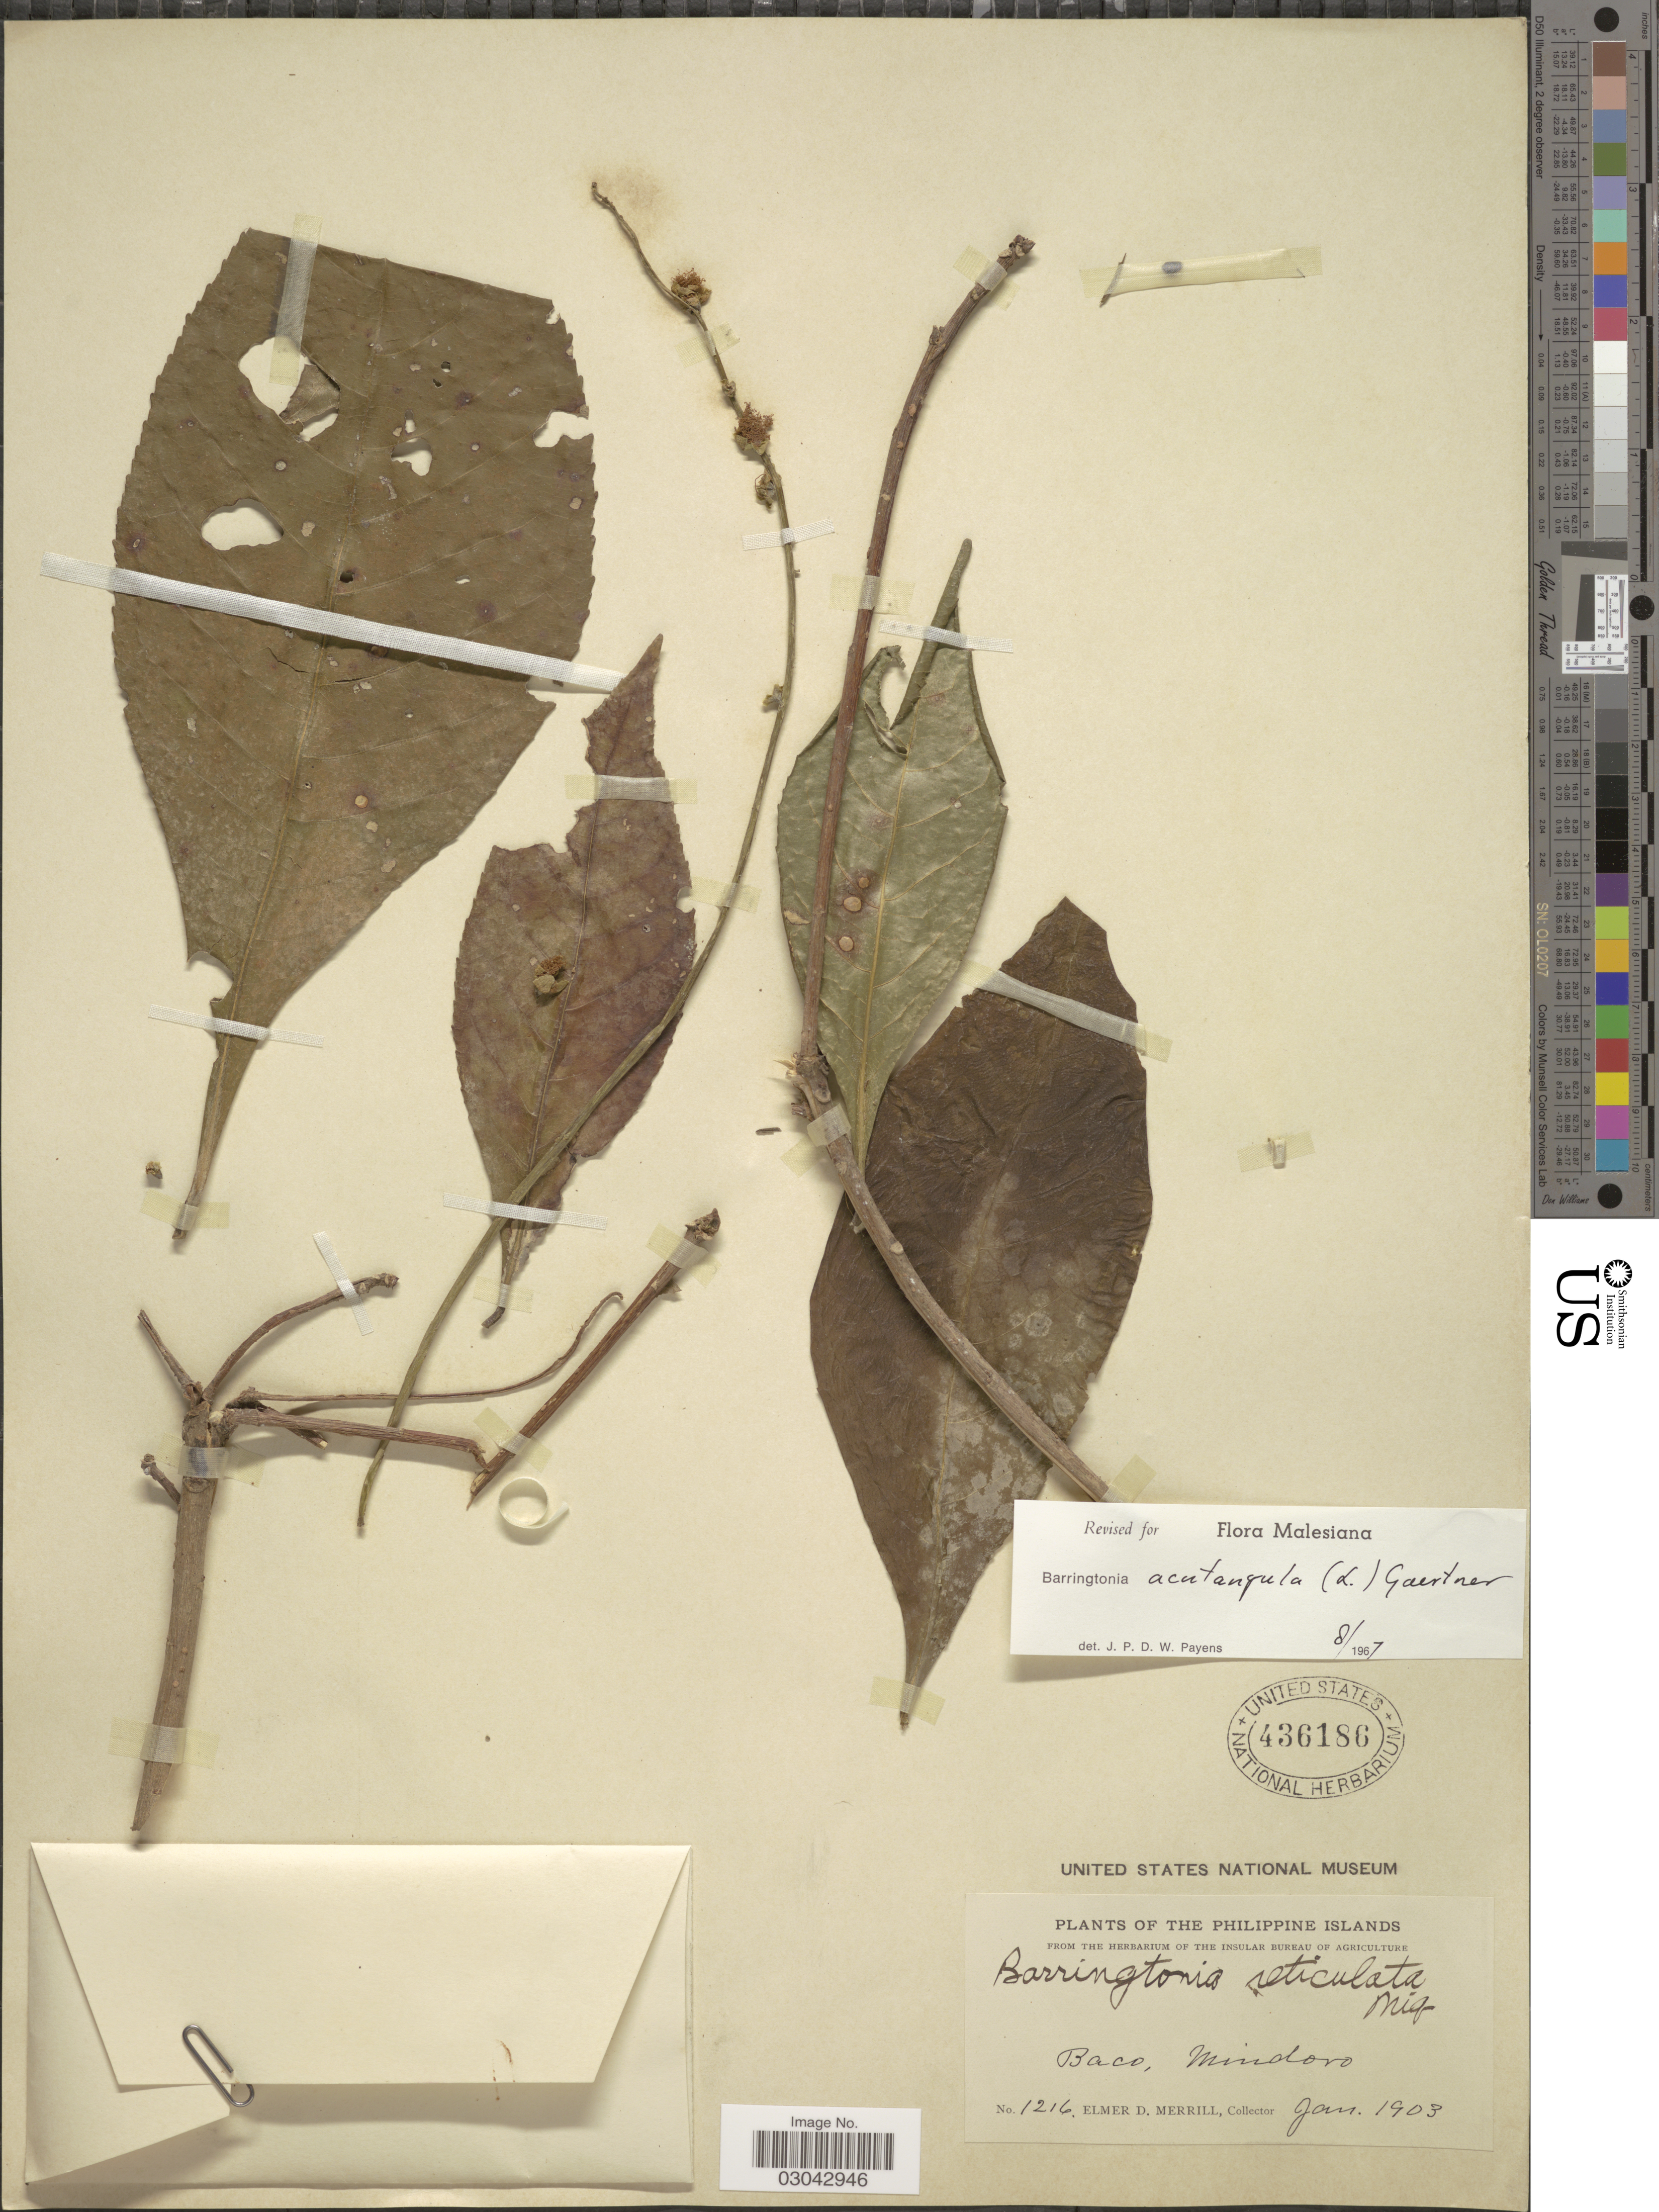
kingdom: Plantae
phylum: Tracheophyta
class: Magnoliopsida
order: Ericales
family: Lecythidaceae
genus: Barringtonia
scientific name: Barringtonia acutangula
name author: (L.) Gaertn.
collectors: E. D. Merrill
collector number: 1216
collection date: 1903-01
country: Philippines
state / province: Mimaropa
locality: Baco, Mindoro.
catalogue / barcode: US 436186